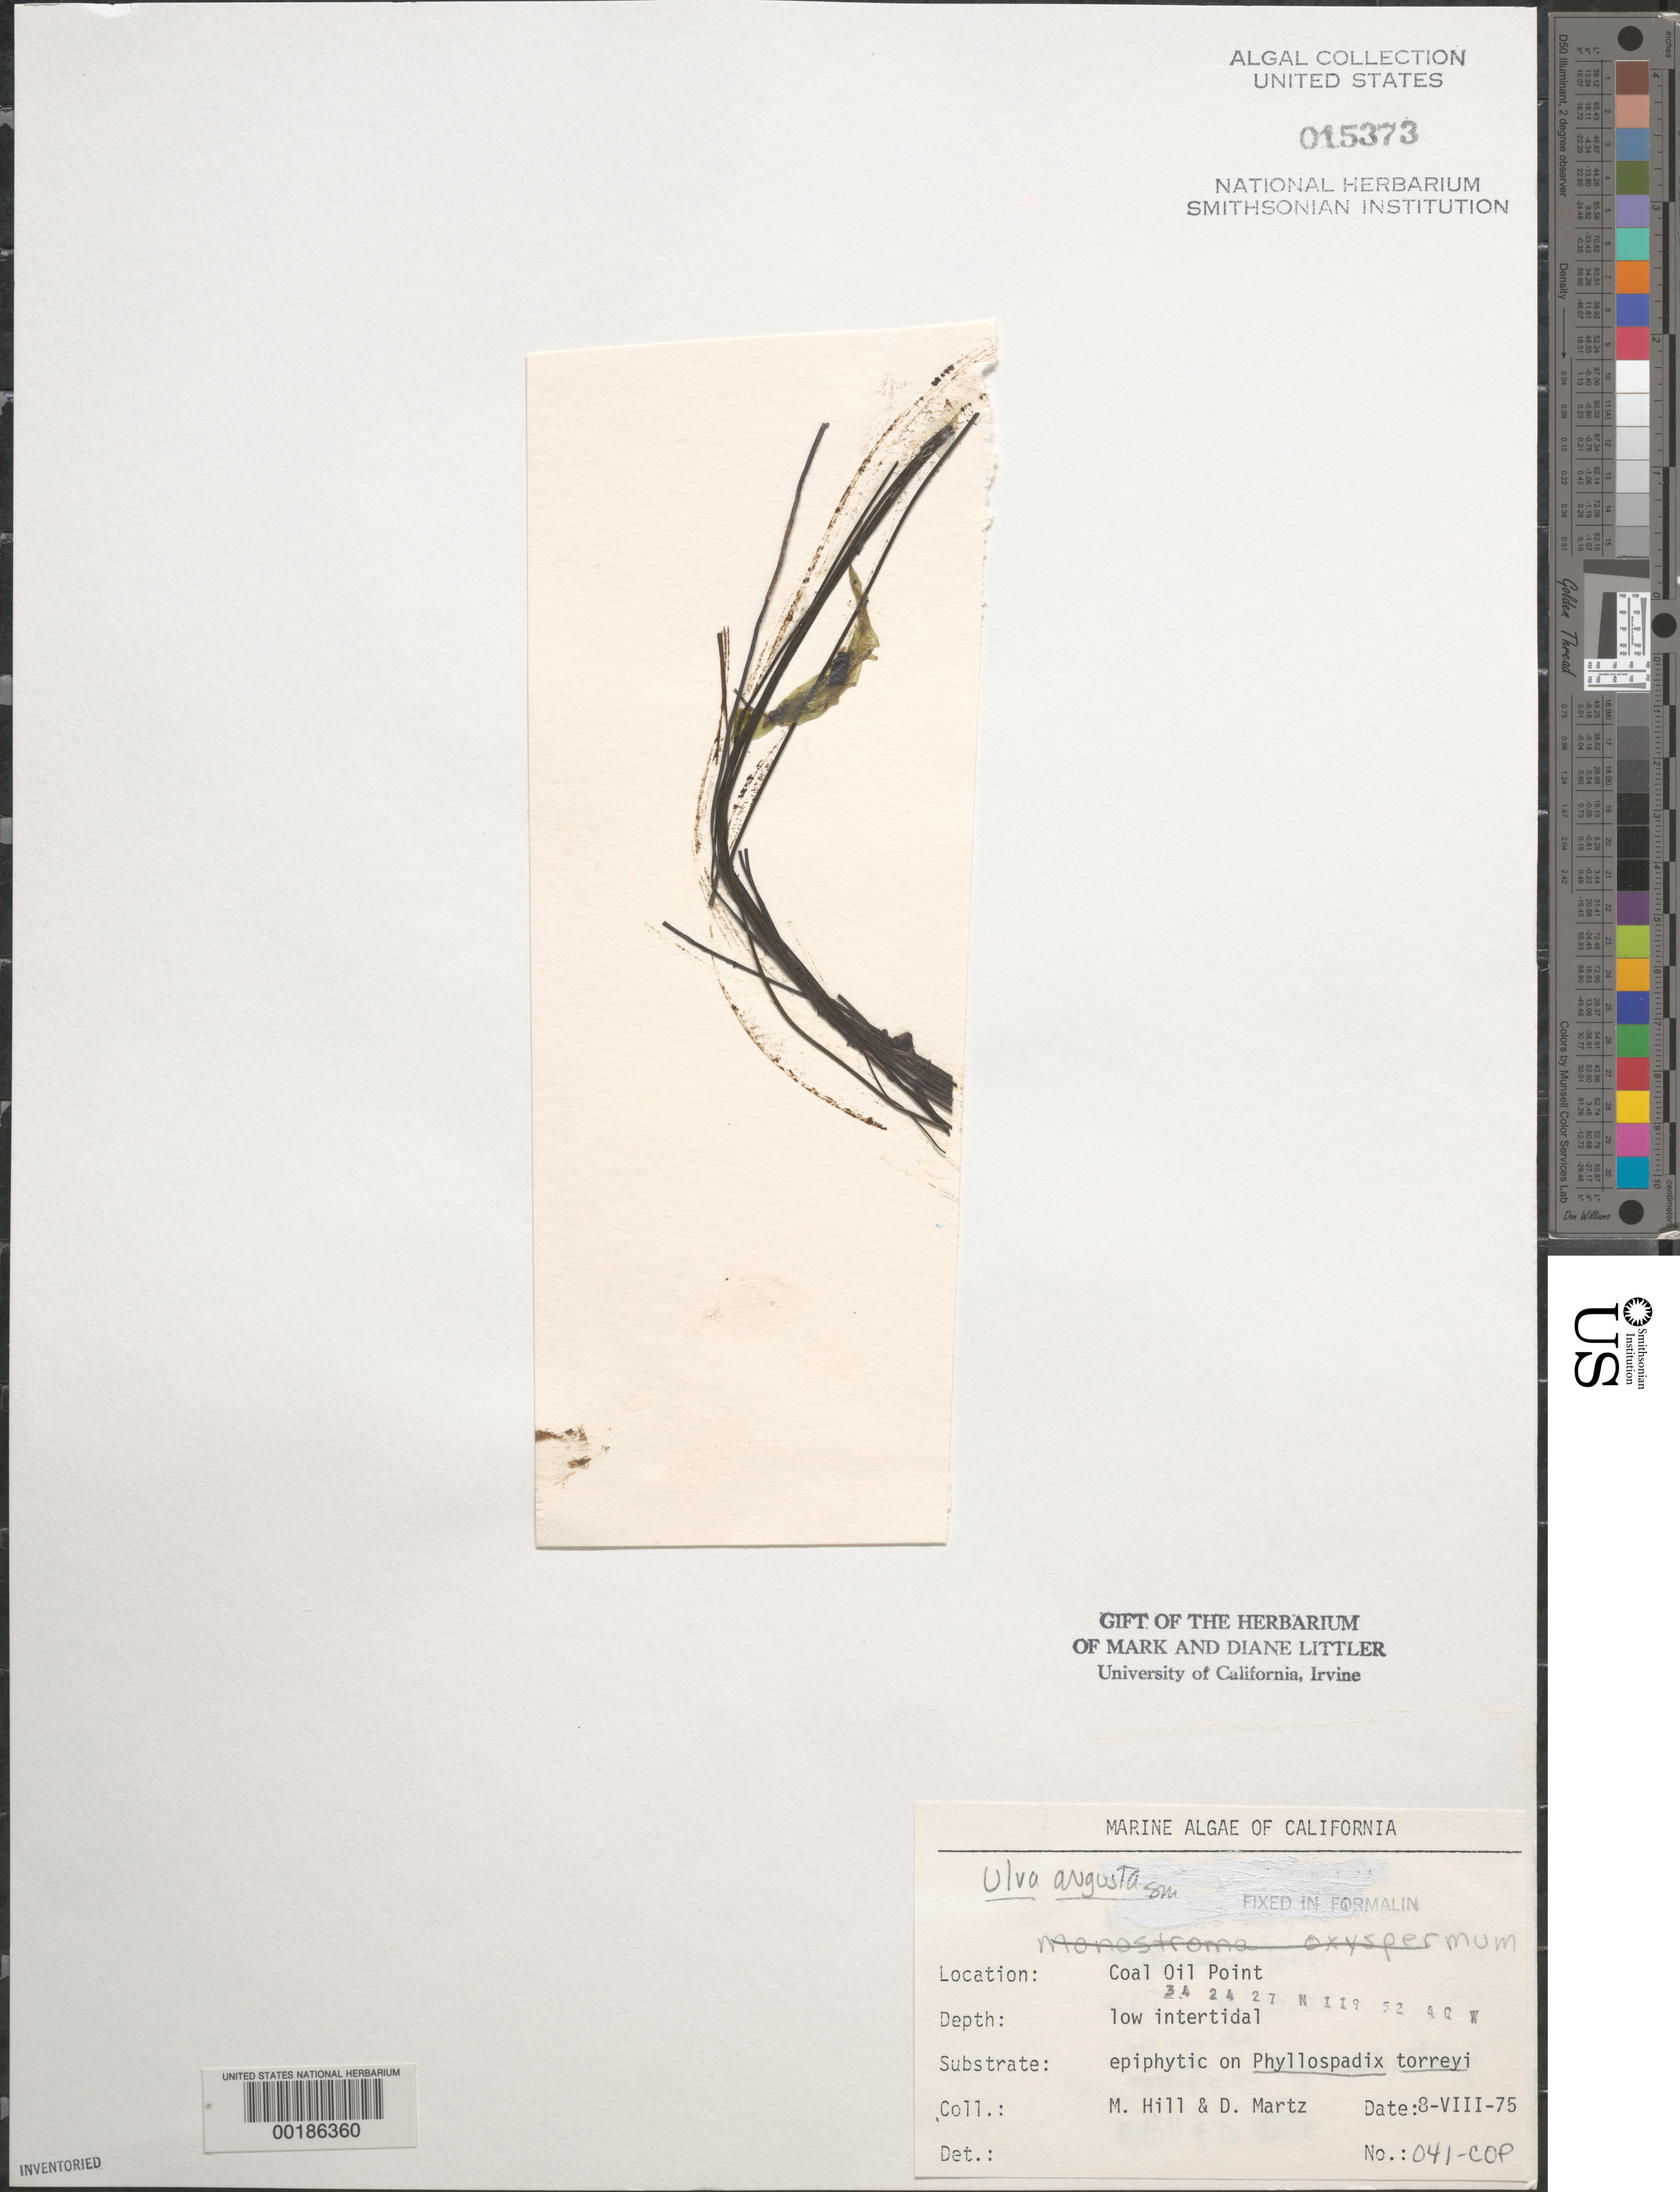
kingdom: Plantae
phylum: Chlorophyta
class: Ulvophyceae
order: Ulvales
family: Ulvaceae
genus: Ulva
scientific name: Ulva californica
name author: N.Wille in Collins et al.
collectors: M. Hill & D. Martz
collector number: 041-cop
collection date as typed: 08 Aug 1975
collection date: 1975-08-08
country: United States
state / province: California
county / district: Santa Barbara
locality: Coal Oil Point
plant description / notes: BLM-SOCALBIGHT Rocky Intertidal Survey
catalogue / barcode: US 15373